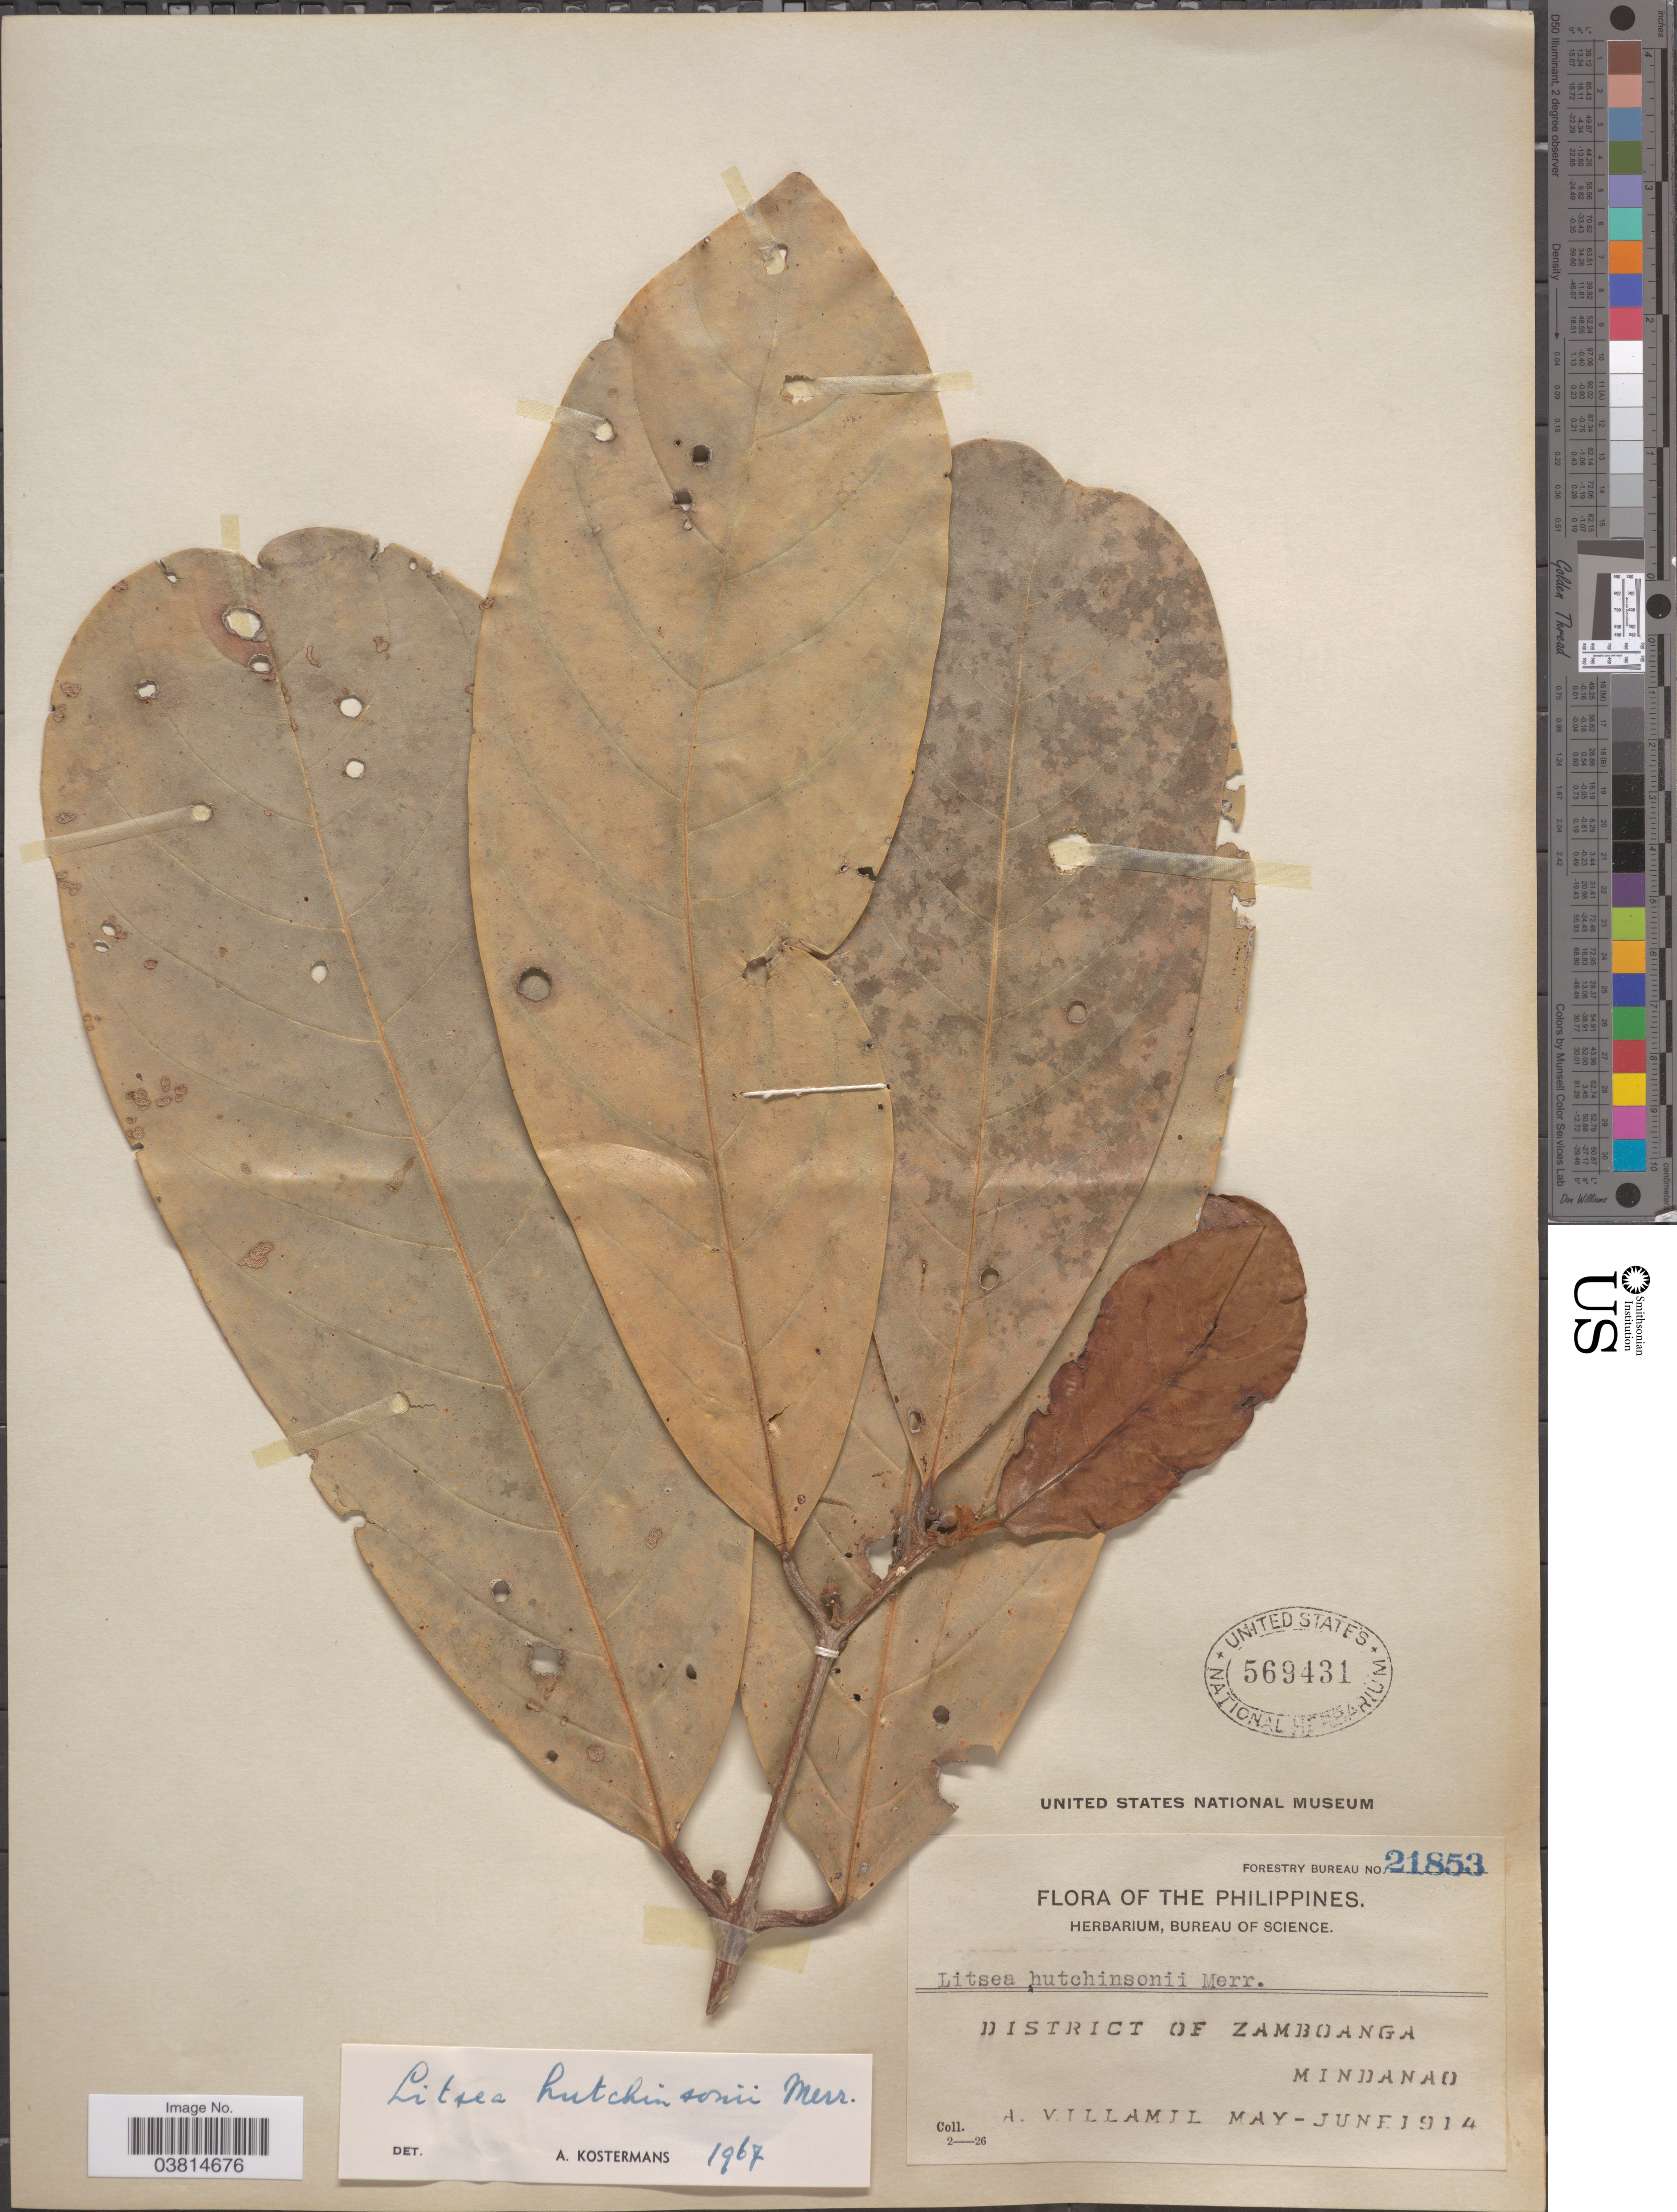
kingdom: Plantae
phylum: Tracheophyta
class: Magnoliopsida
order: Laurales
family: Lauraceae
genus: Litsea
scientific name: Litsea hutchinsonii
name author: Merr.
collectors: A. Villamil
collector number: Forestry Bureau 21853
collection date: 1914-05/1914-06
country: Philippines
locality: District of Zamboanga. Mindanao.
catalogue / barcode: US 569431